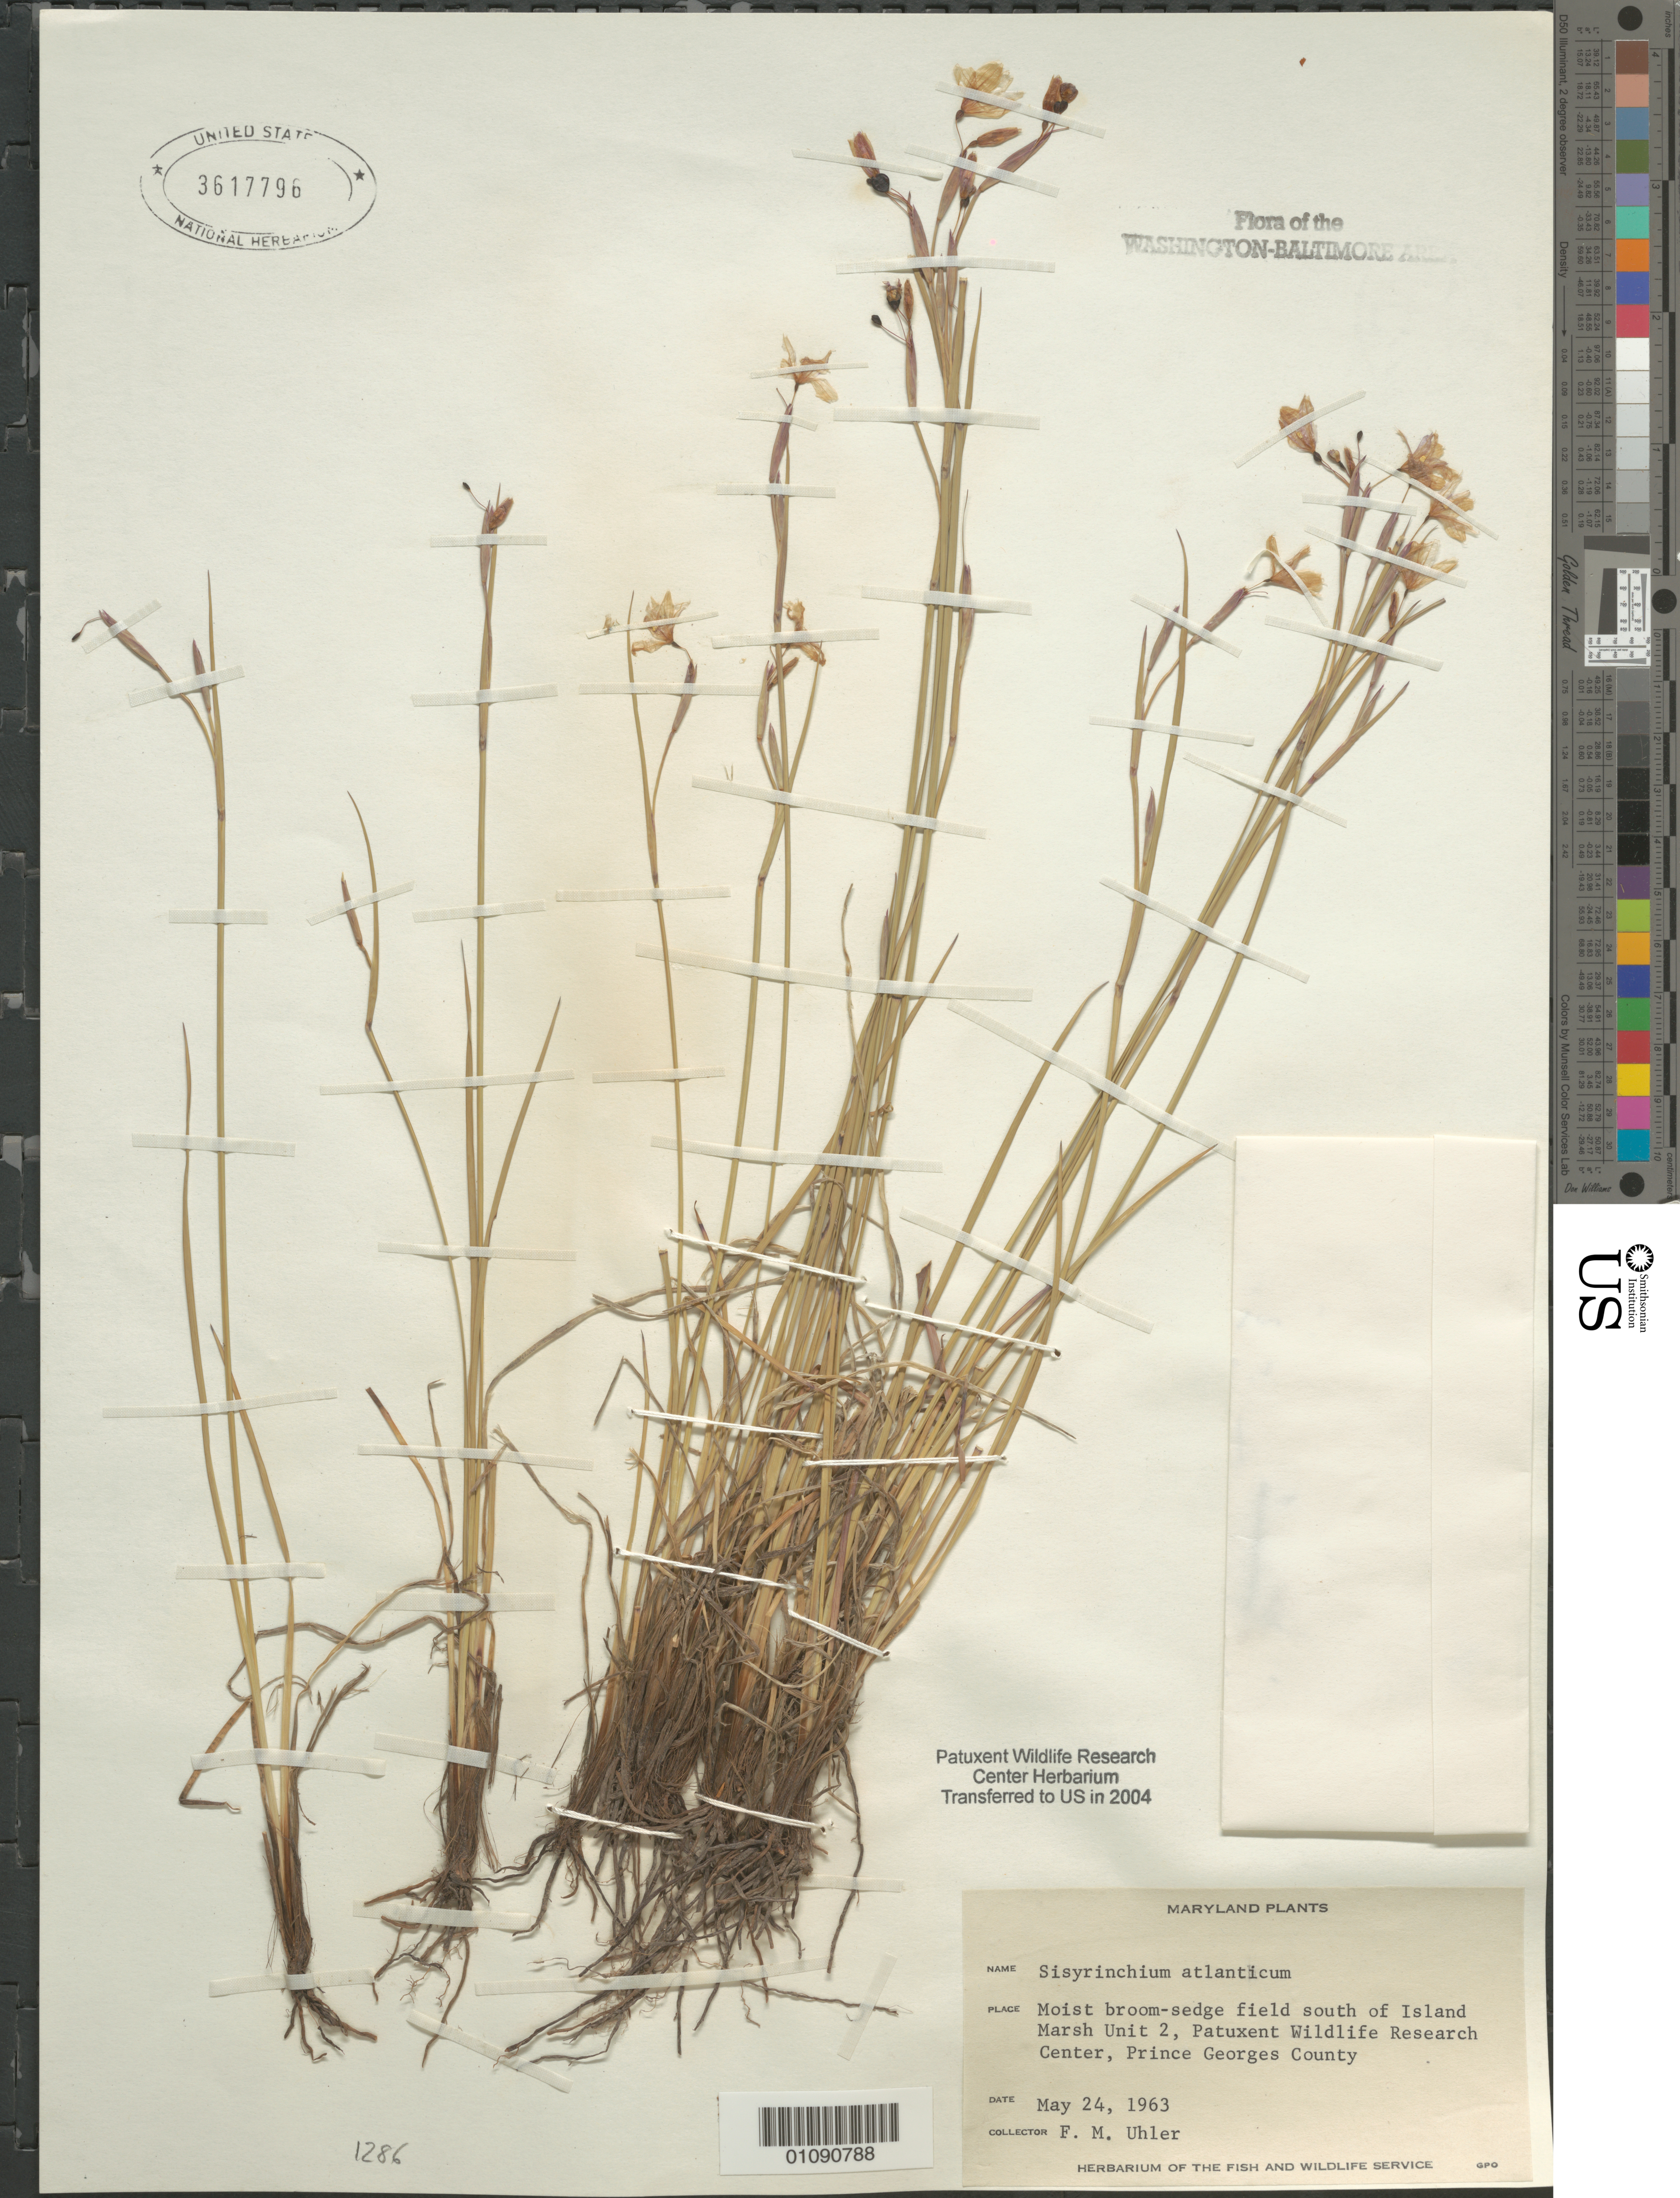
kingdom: Plantae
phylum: Tracheophyta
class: Liliopsida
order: Asparagales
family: Iridaceae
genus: Sisyrinchium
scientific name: Sisyrinchium atlanticum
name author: E.P. Bicknell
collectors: F. M. Uhler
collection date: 1963-05-24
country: United States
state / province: Maryland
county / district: Prince George's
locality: Patuxent Wildlife Refuge, S. of Island marsh unit 2.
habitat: Moist broom-sedge field.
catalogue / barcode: US 3617796